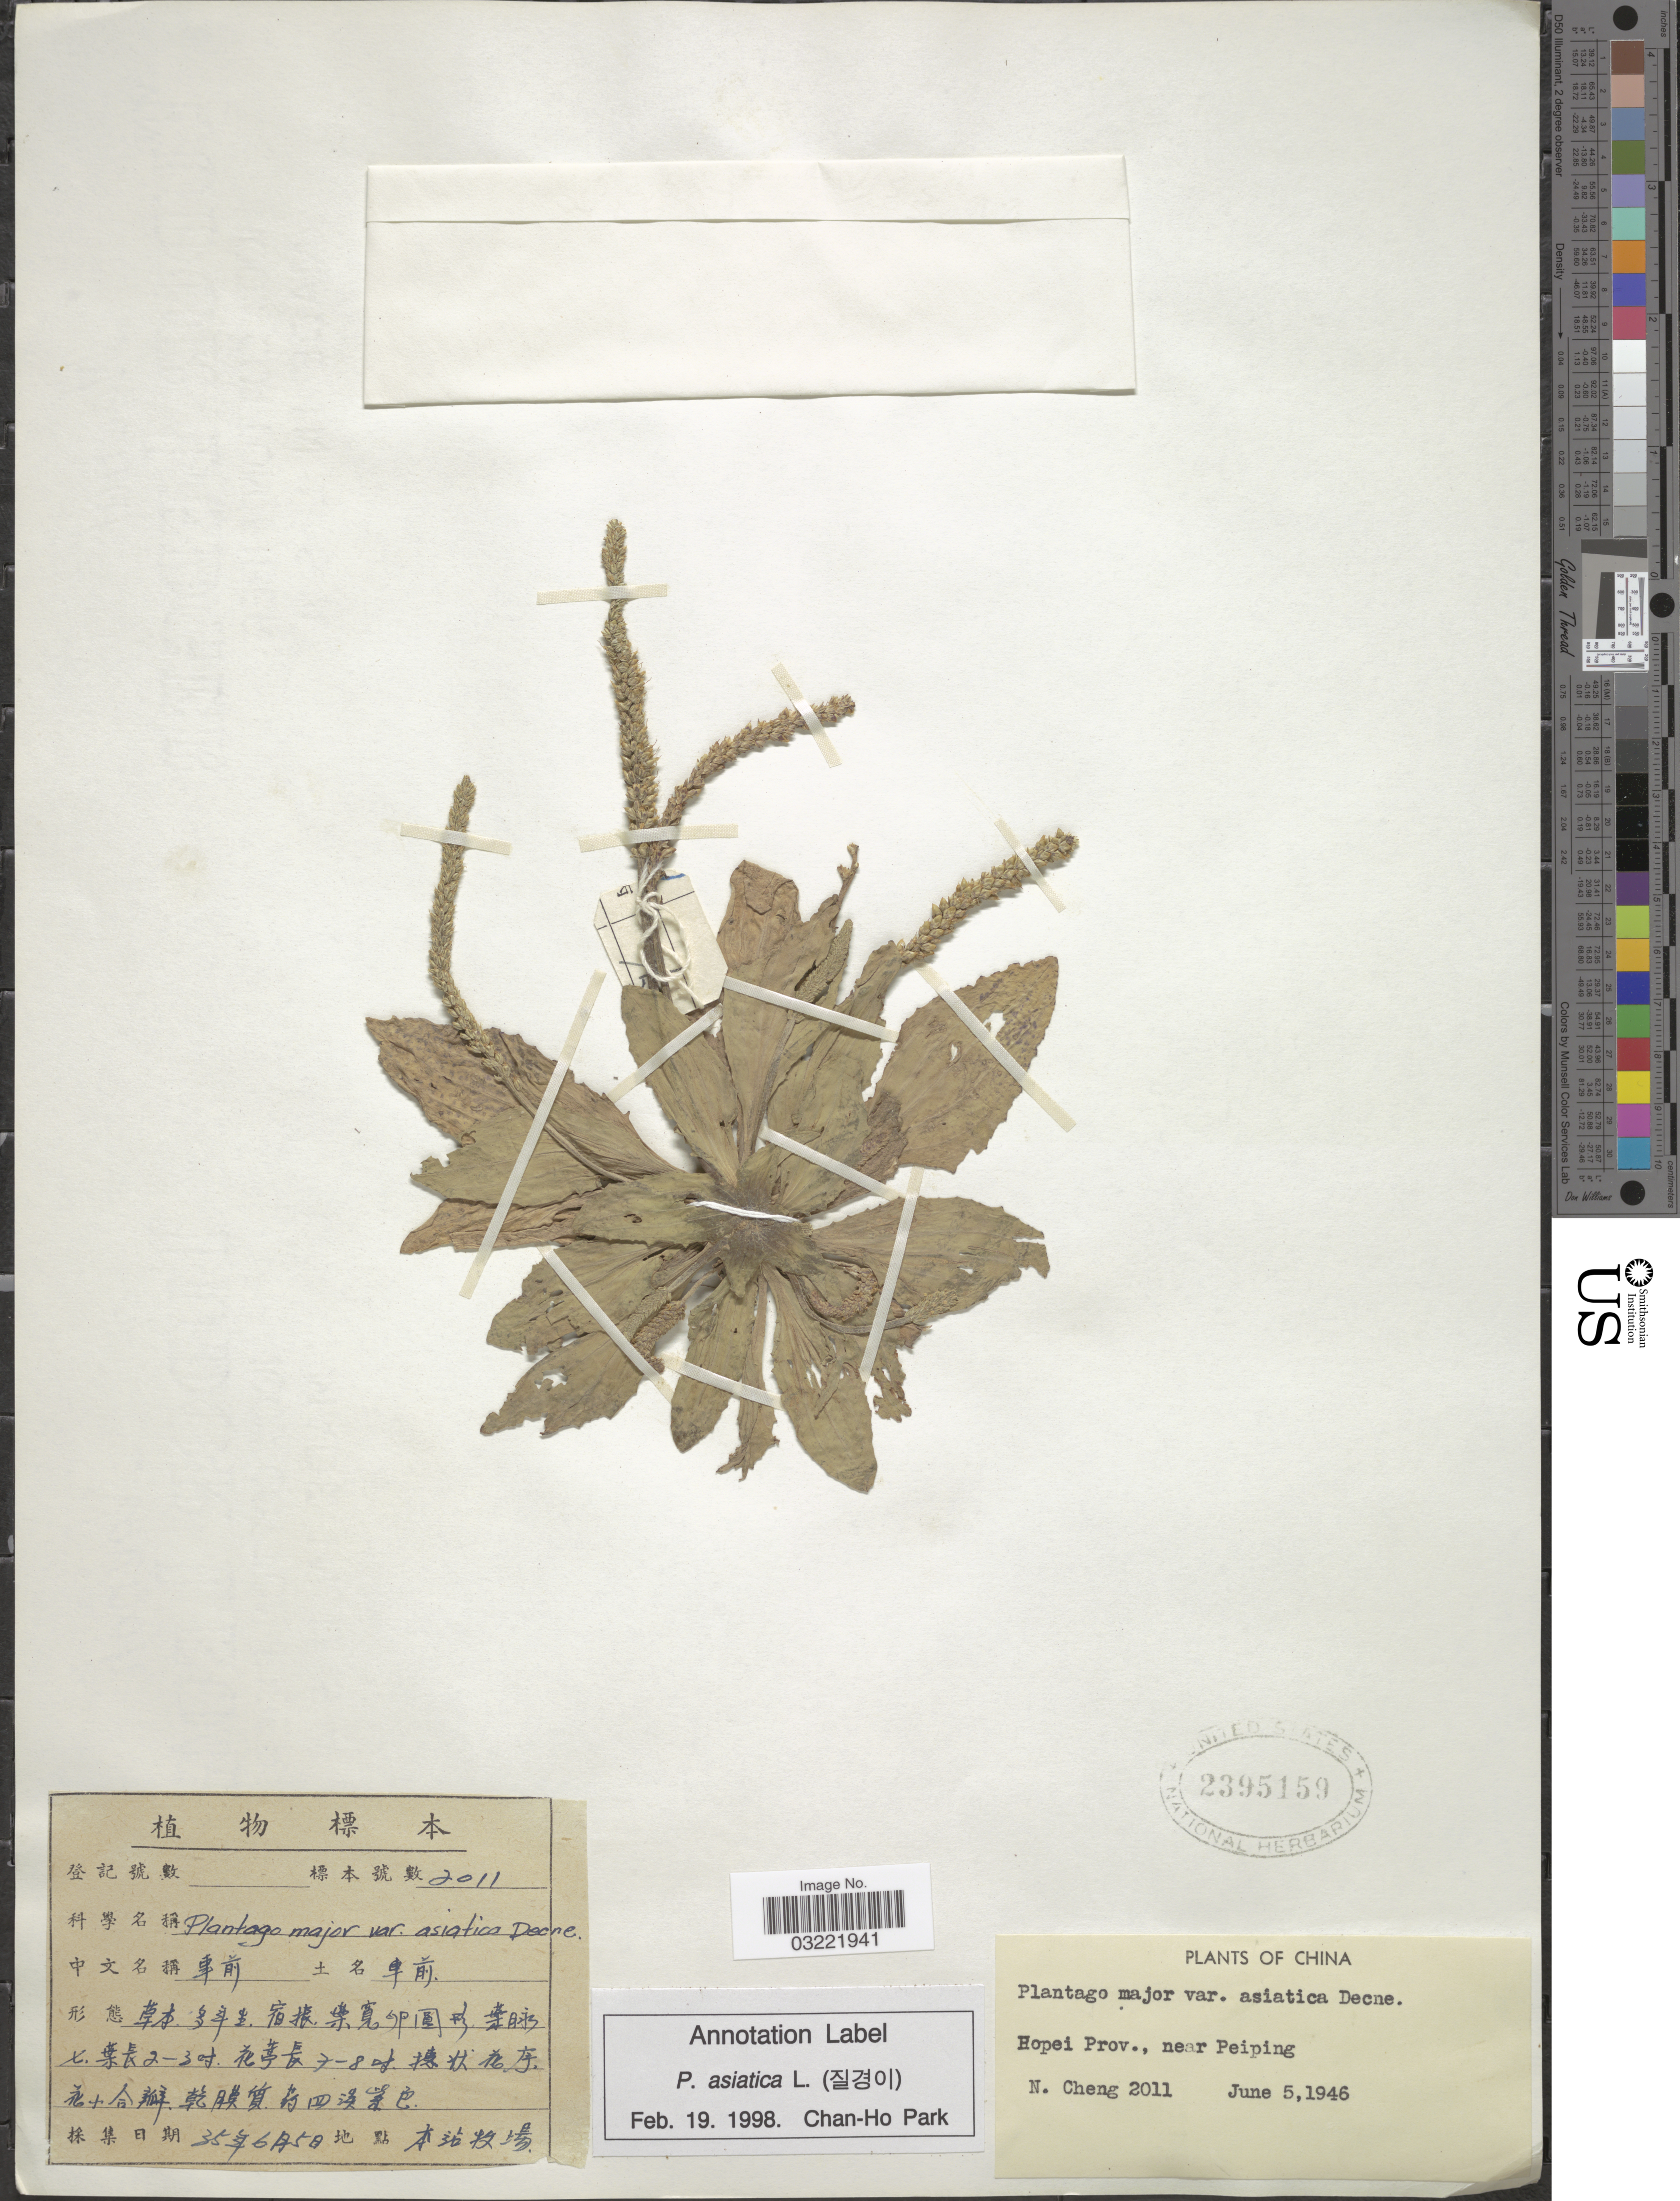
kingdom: Plantae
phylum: Tracheophyta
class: Magnoliopsida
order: Lamiales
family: Plantaginaceae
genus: Plantago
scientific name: Plantago asiatica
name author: L.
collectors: N. Cheng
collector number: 2011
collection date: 1946-06-05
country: China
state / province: Hebei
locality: Hopei Prov., near Peiping.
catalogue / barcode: US 2395159